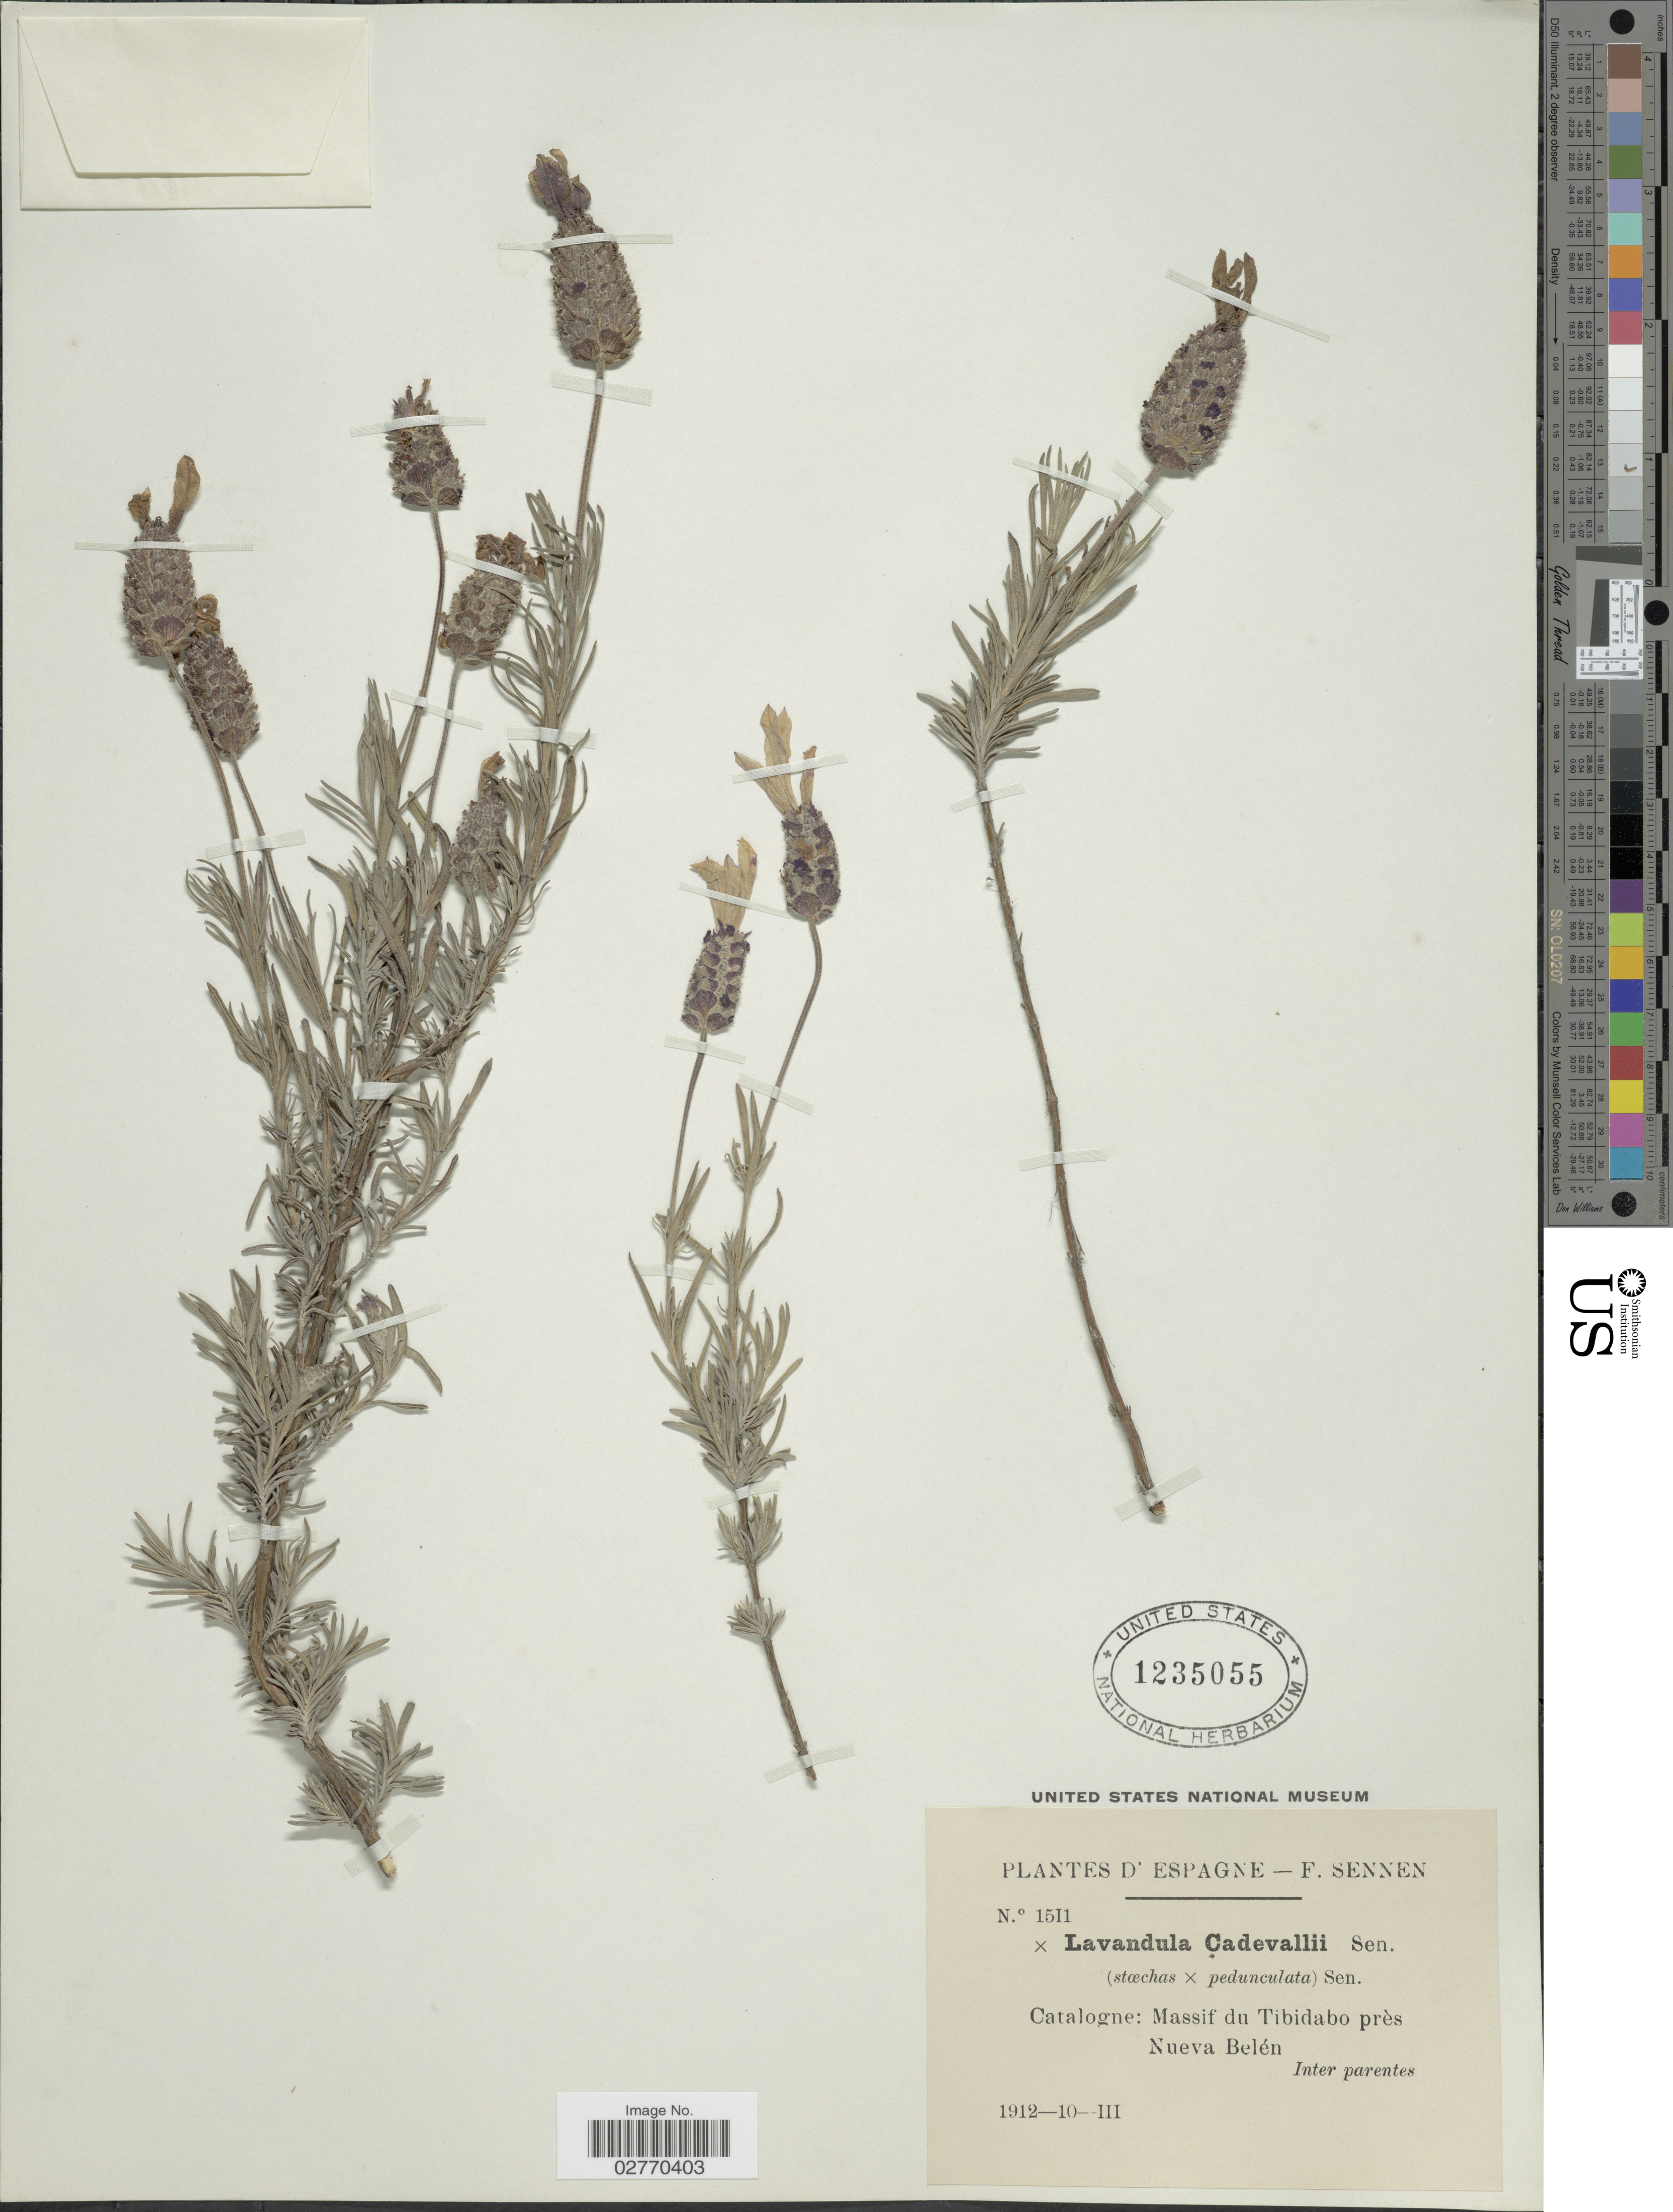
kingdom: Plantae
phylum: Tracheophyta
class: Magnoliopsida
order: Lamiales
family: Lamiaceae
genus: Lavandula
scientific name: Lavandula x cadevallii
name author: Sennen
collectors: E. Sennen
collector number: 1511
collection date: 1912-03-10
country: Spain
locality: Espagne. Catalogne: Massif du Tibidabo près Nueva Belén.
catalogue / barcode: US 1235055